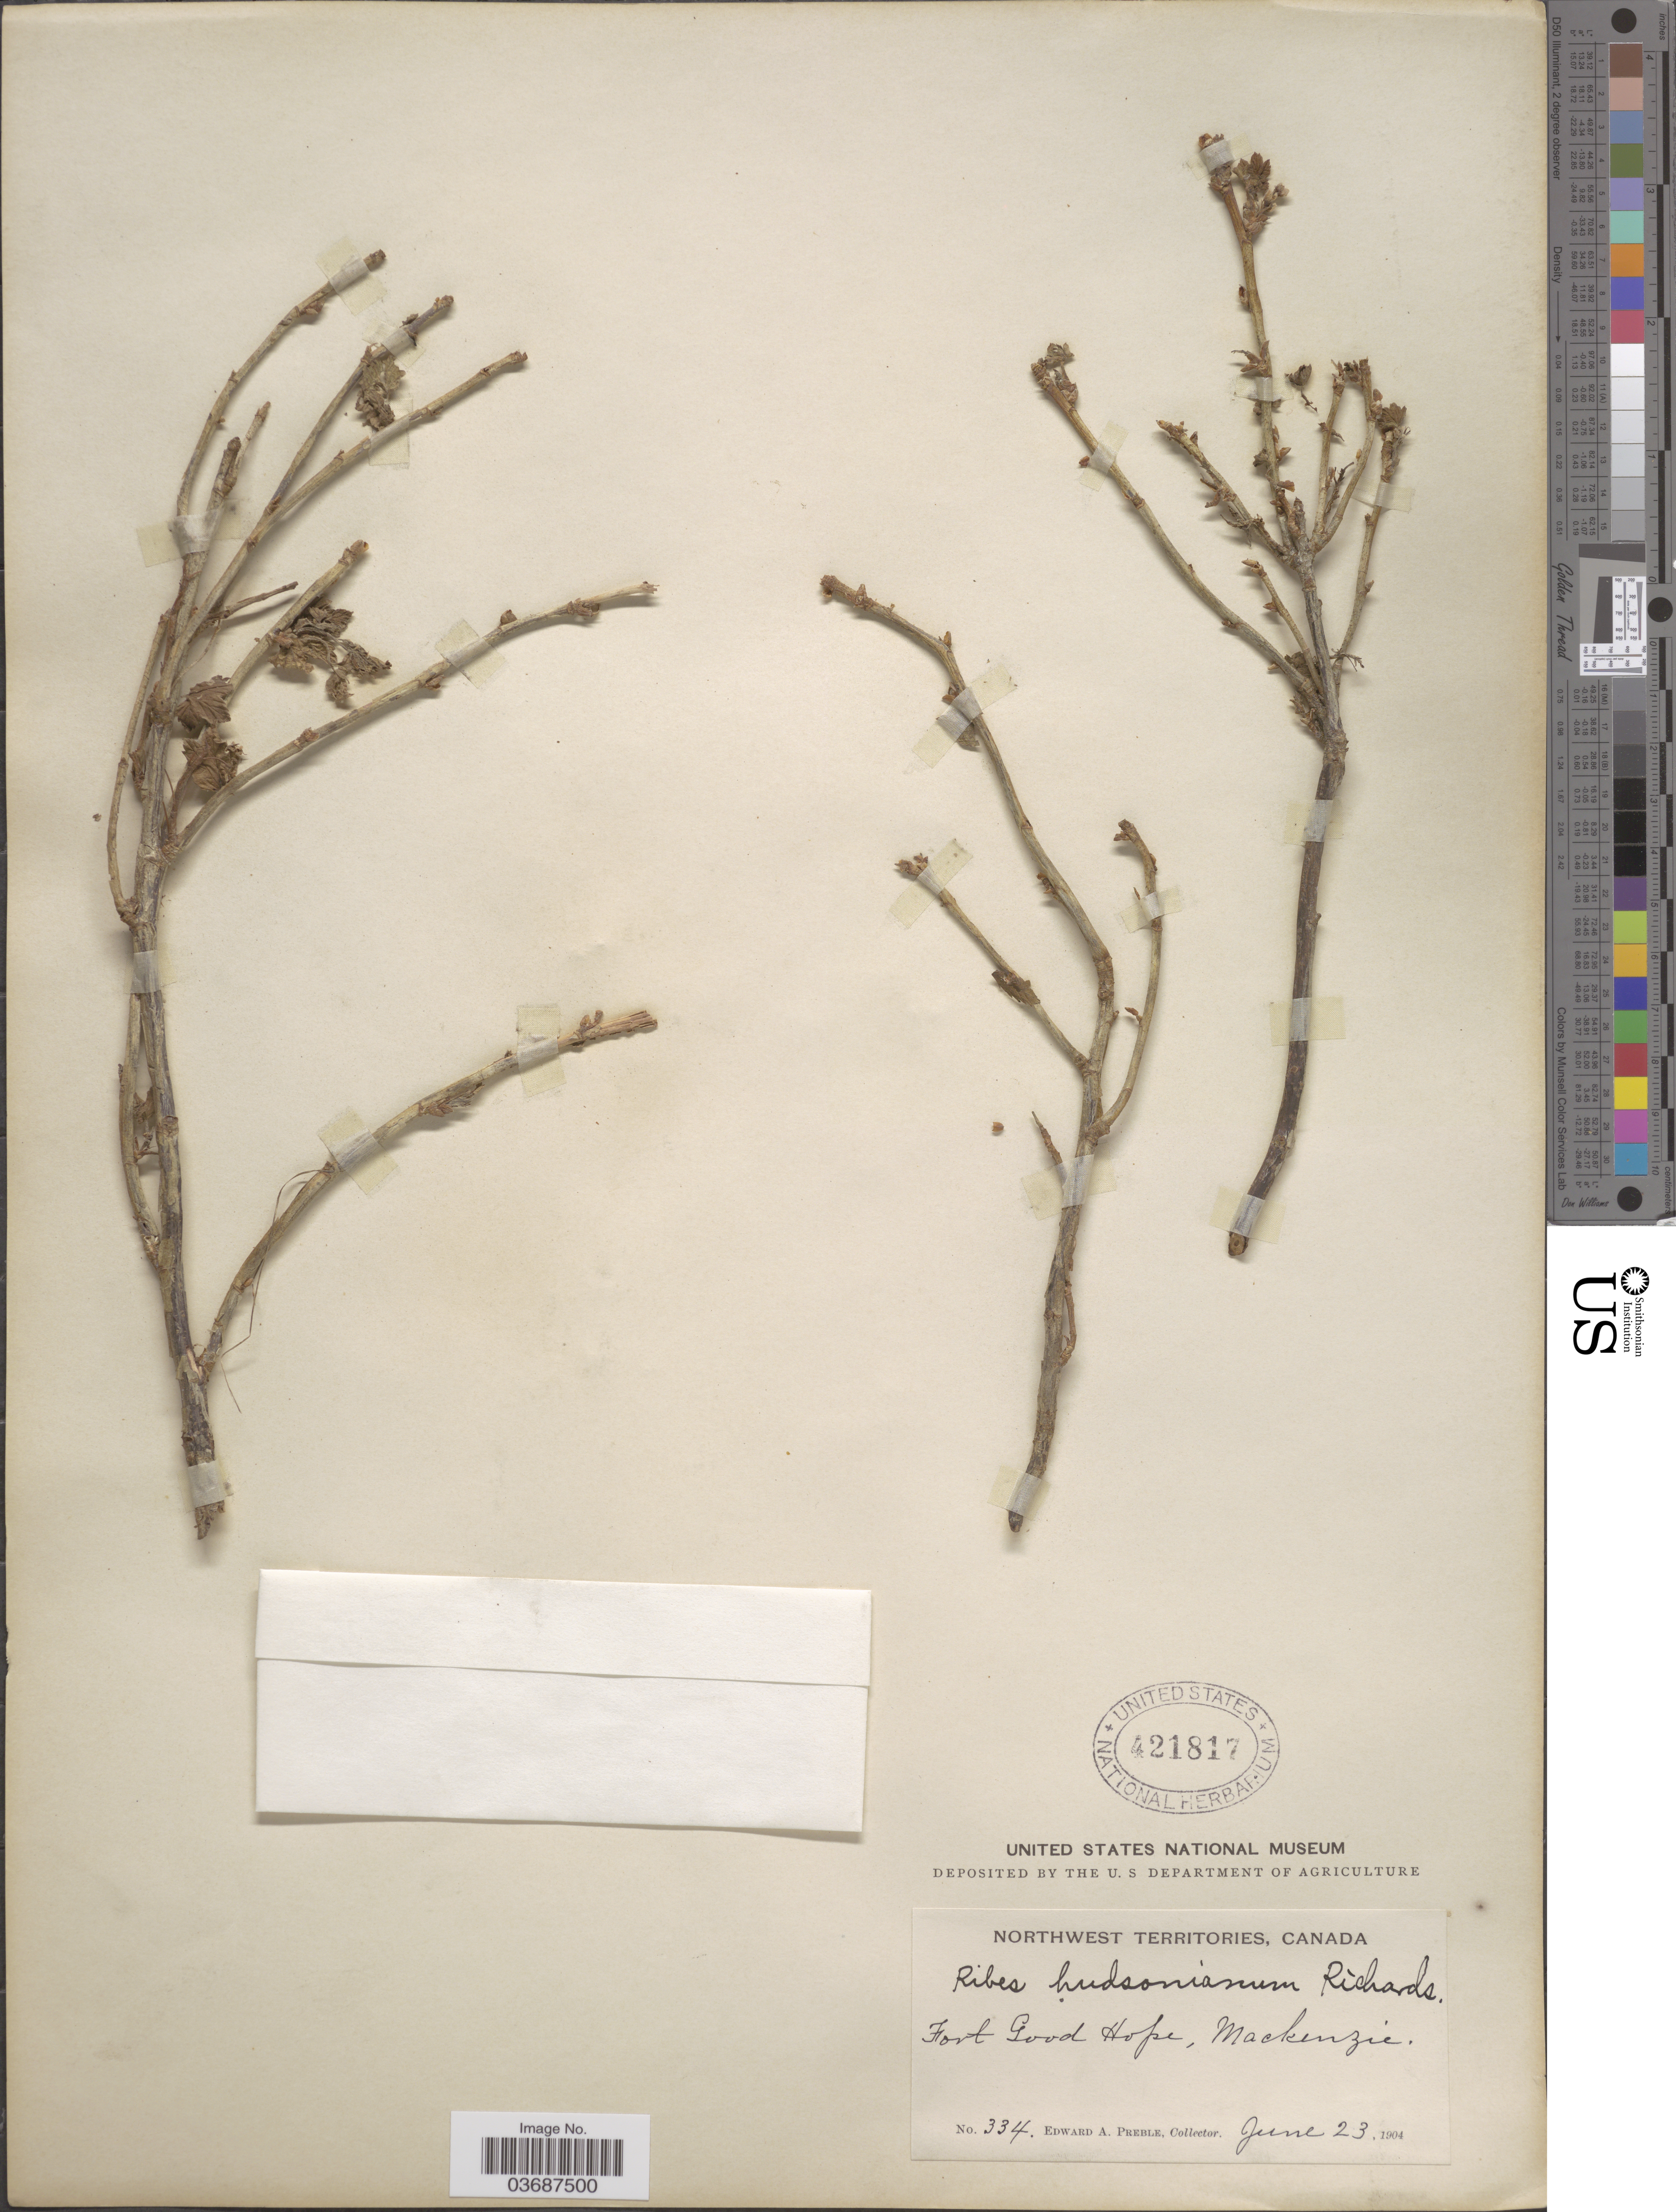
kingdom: Plantae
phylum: Tracheophyta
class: Magnoliopsida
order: Saxifragales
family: Grossulariaceae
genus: Ribes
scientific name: Ribes hudsonianum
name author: Richardson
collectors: E. Preble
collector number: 334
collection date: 1904-06-23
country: Canada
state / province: Northwest Territories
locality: Fort Good Hope, Mackenzie.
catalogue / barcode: US 421817